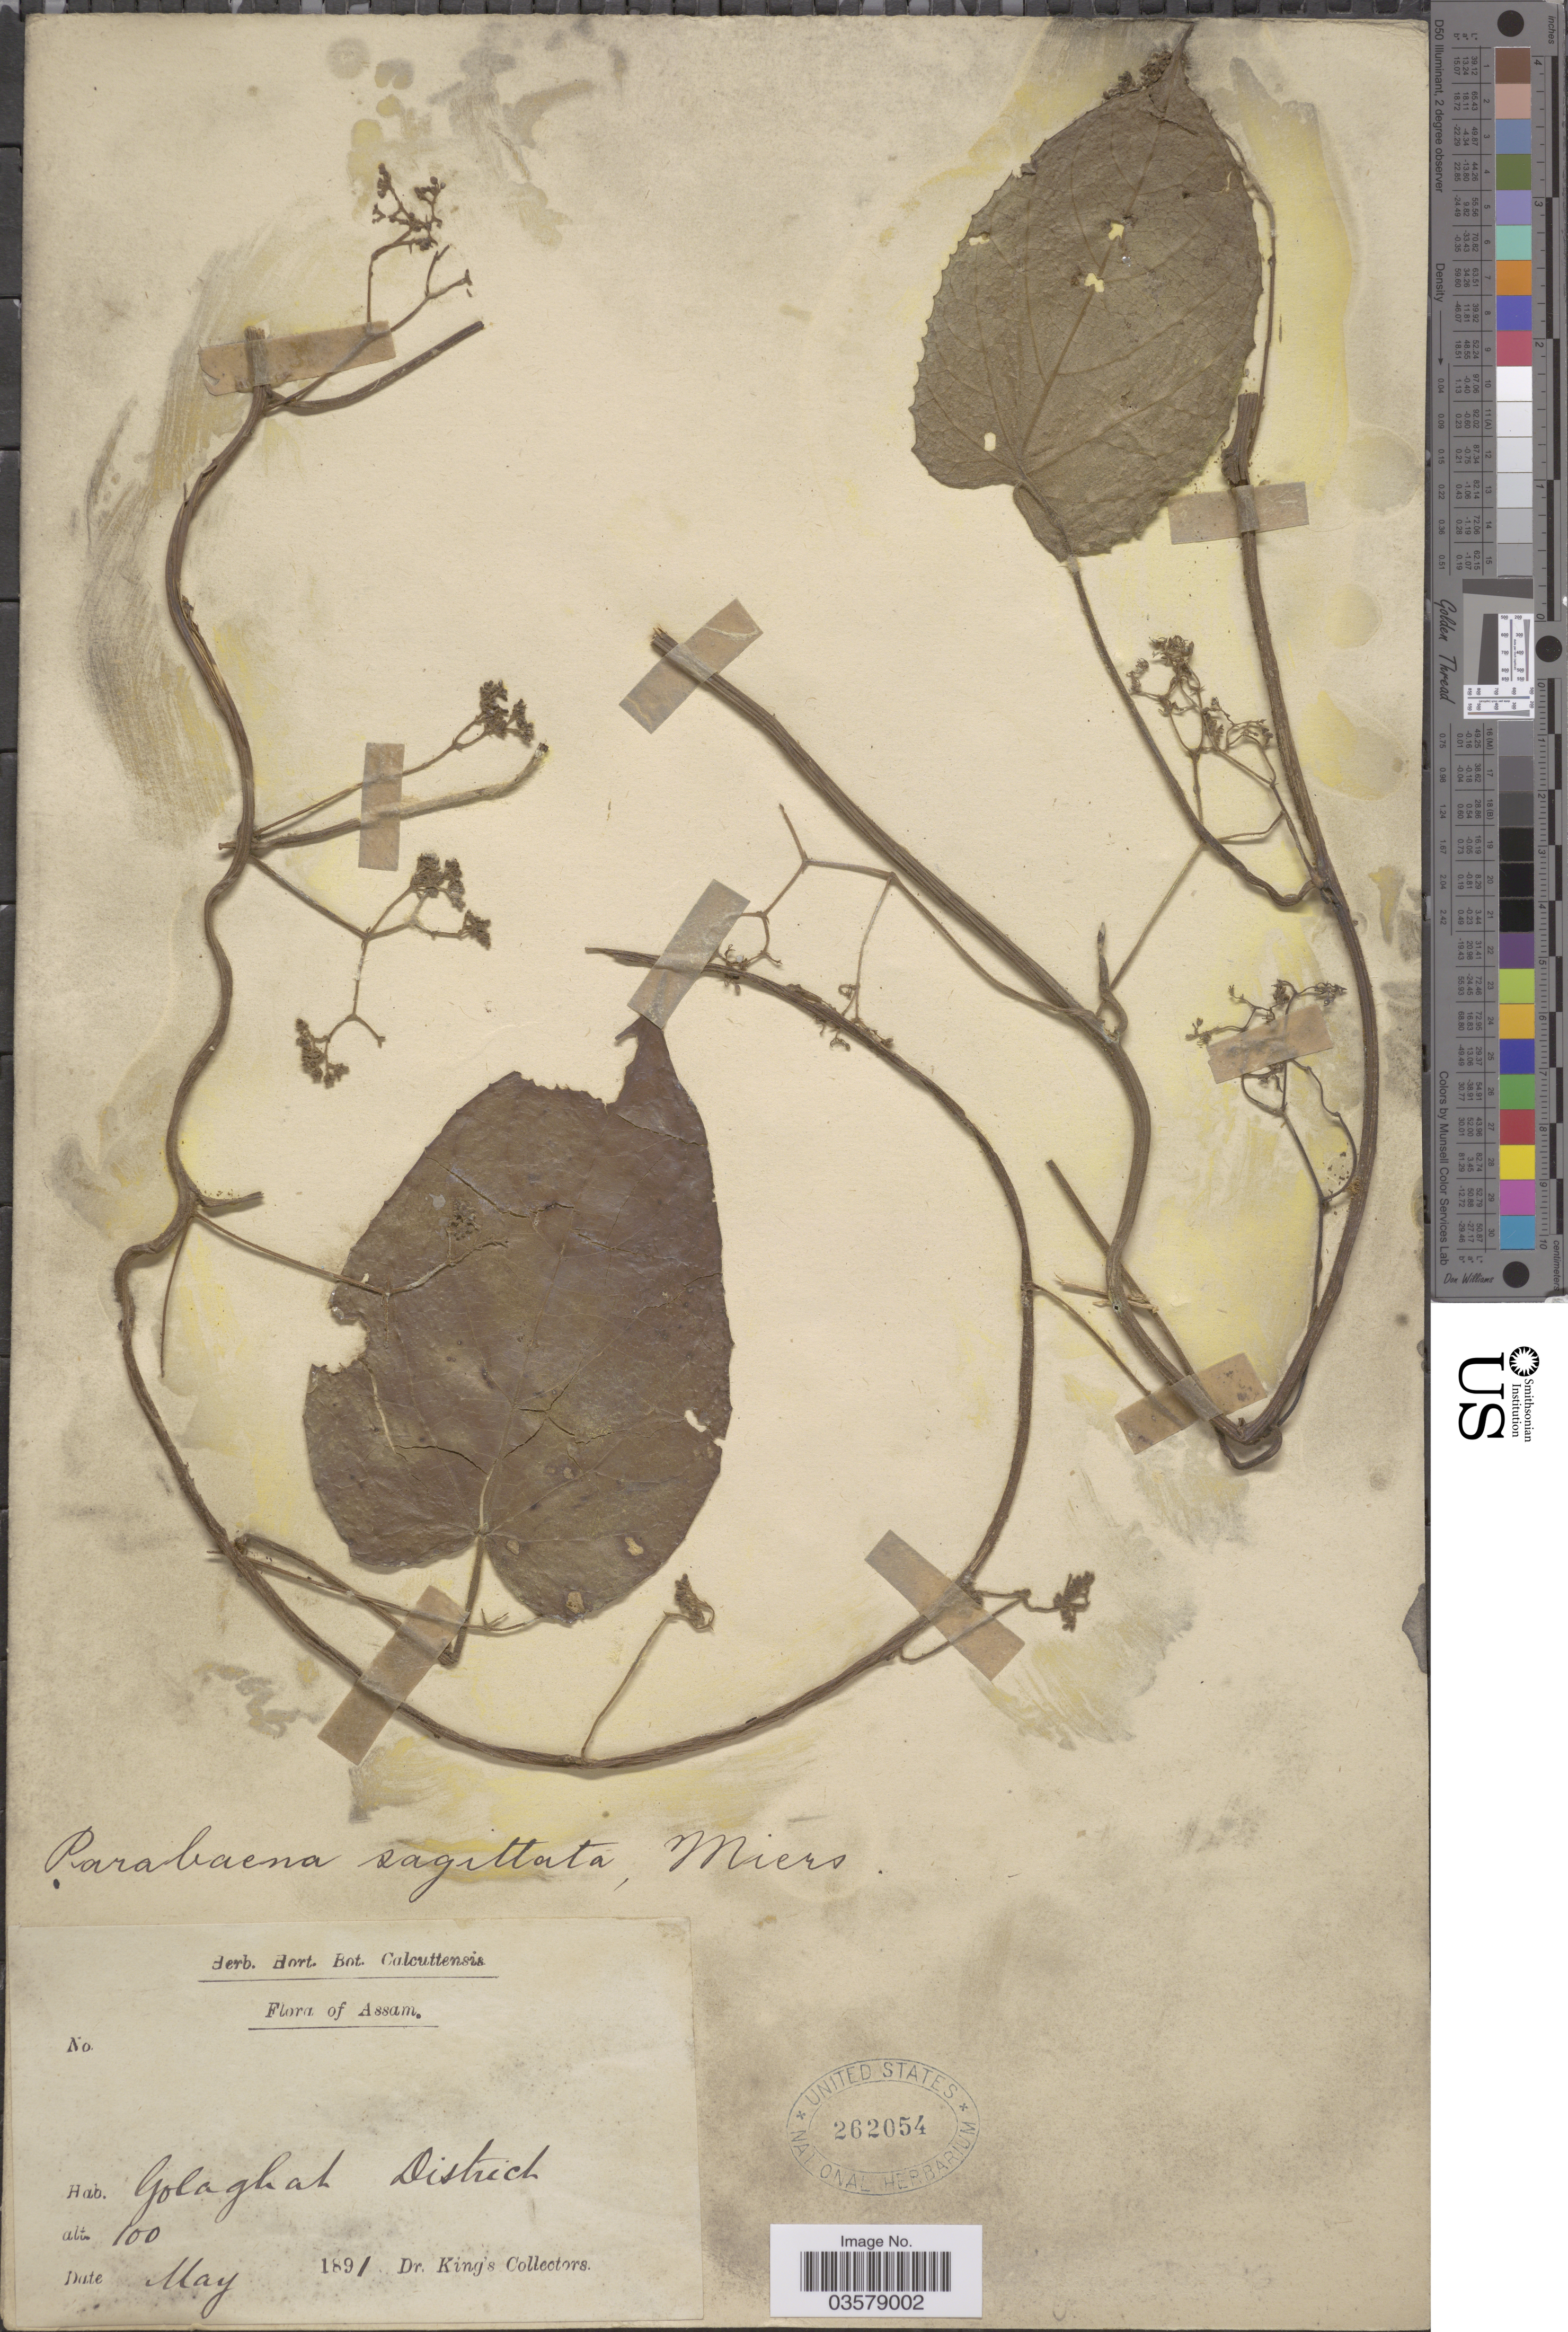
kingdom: Plantae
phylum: Tracheophyta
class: Magnoliopsida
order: Ranunculales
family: Menispermaceae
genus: Parabaena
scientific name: Parabaena sagittata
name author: Miers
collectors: Dr. King's collector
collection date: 1891-05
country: India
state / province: Assam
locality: Golaghat District.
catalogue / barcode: US 262054